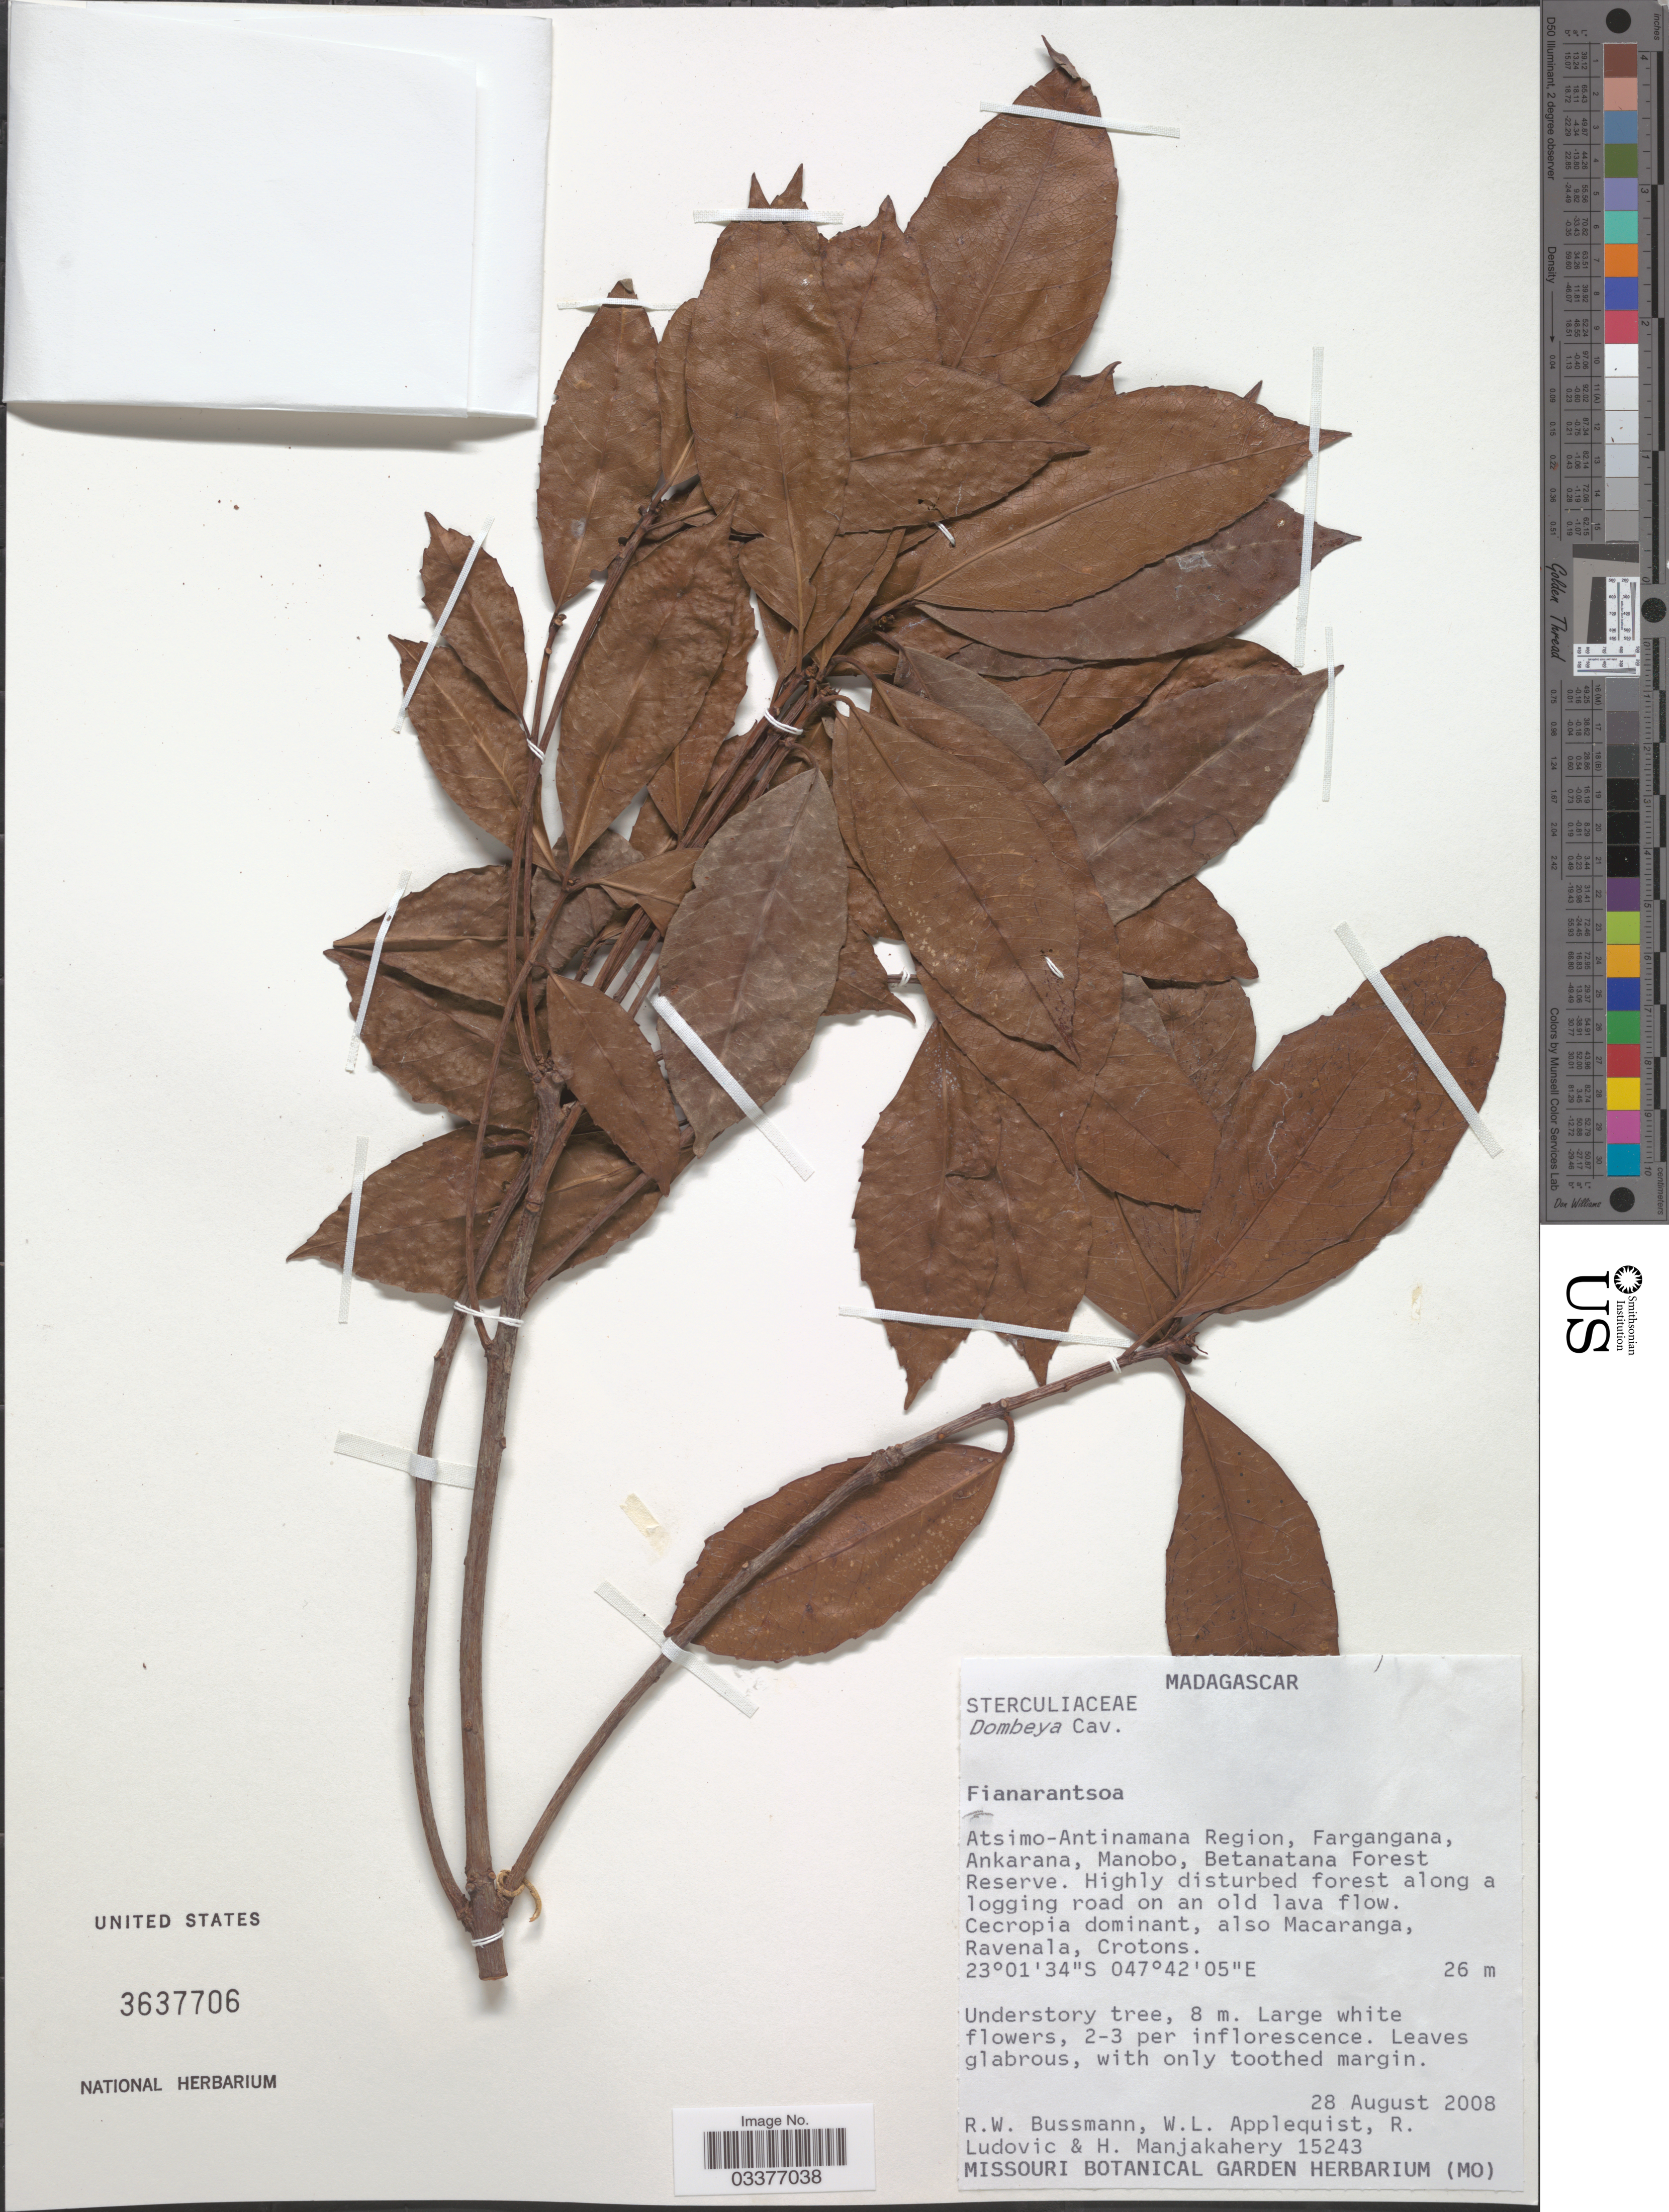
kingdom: Plantae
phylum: Tracheophyta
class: Magnoliopsida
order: Malvales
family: Malvaceae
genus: Dombeya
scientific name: Dombeya sp.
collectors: R. W. Bussmann, W. Applequist, R. Ludovic & H. N. Manjakahery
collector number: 15243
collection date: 2008-08-28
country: Madagascar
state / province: Atsimo-Atsinanana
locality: Atsimo-Antinamana Region, Fargangana, Ankarana, Manobo Betanatana Forest Reserve.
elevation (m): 26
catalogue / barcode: US 3637706